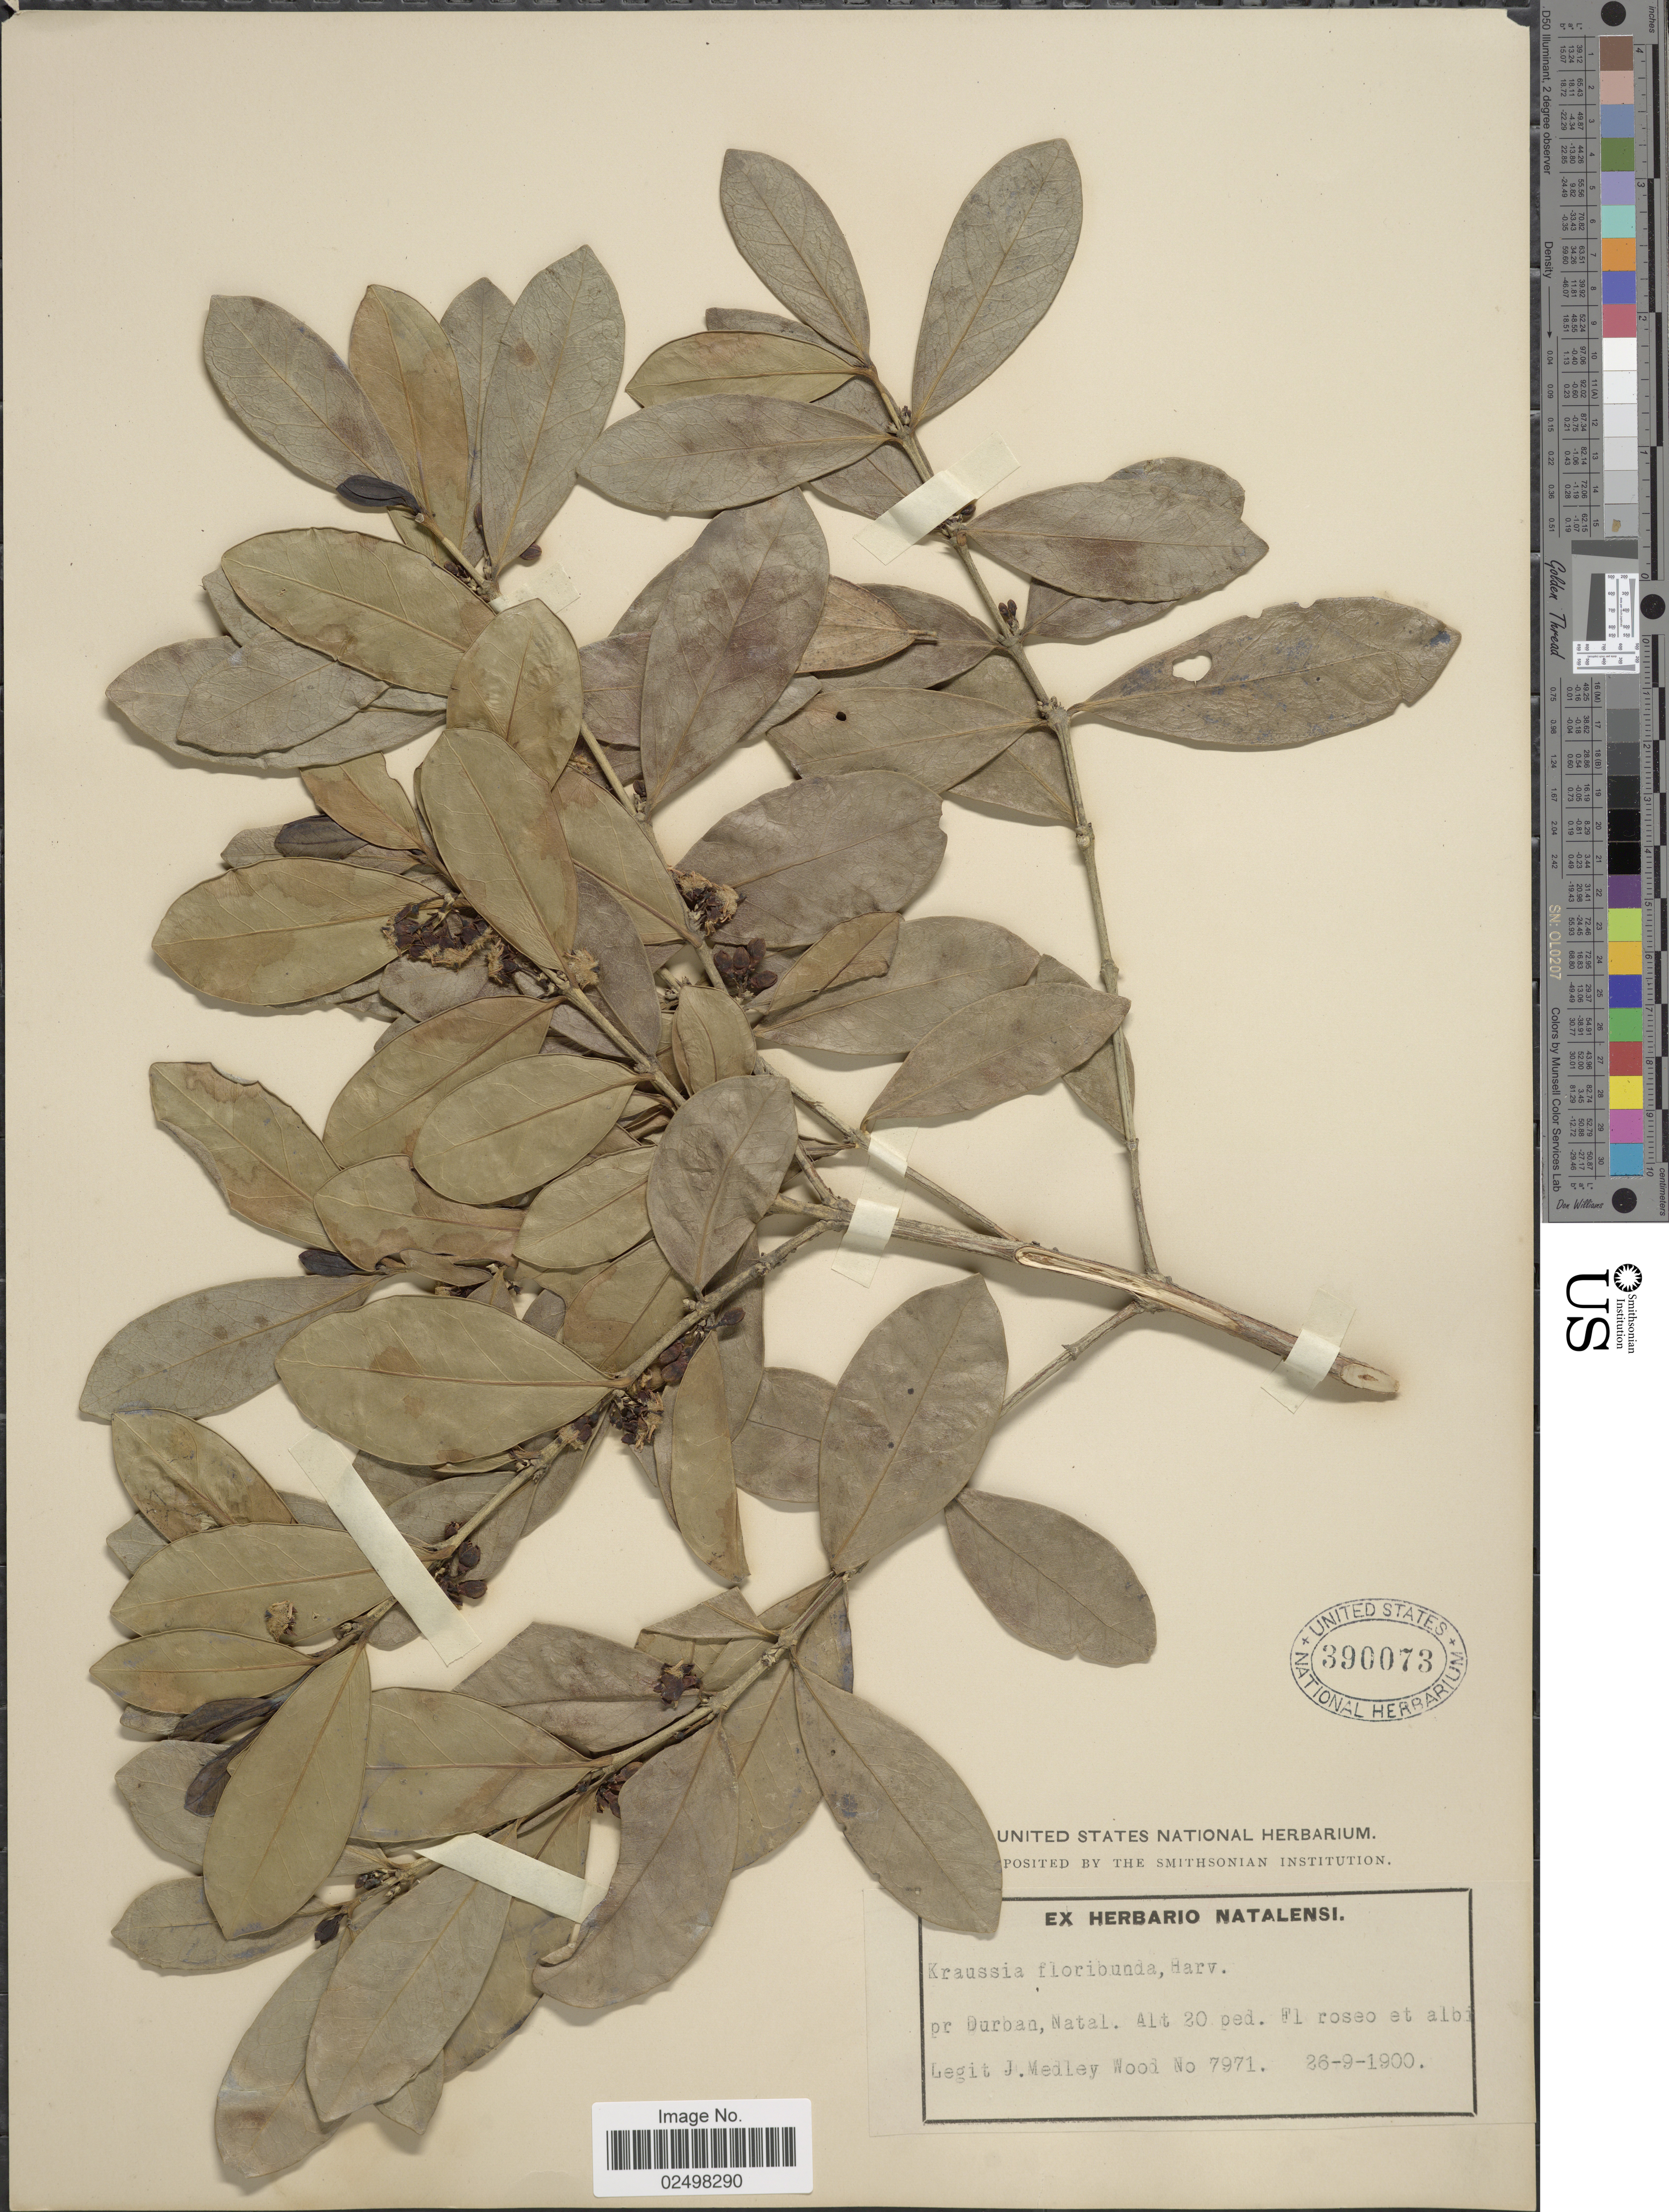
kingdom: Plantae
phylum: Tracheophyta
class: Magnoliopsida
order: Gentianales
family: Rubiaceae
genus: Kraussia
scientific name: Kraussia floribunda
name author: Harv.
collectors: J. Medley Wood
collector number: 7971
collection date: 1900-09-26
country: South Africa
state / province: KwaZulu-Natal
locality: Pr. Durban, Natal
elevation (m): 6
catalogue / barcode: US 390073